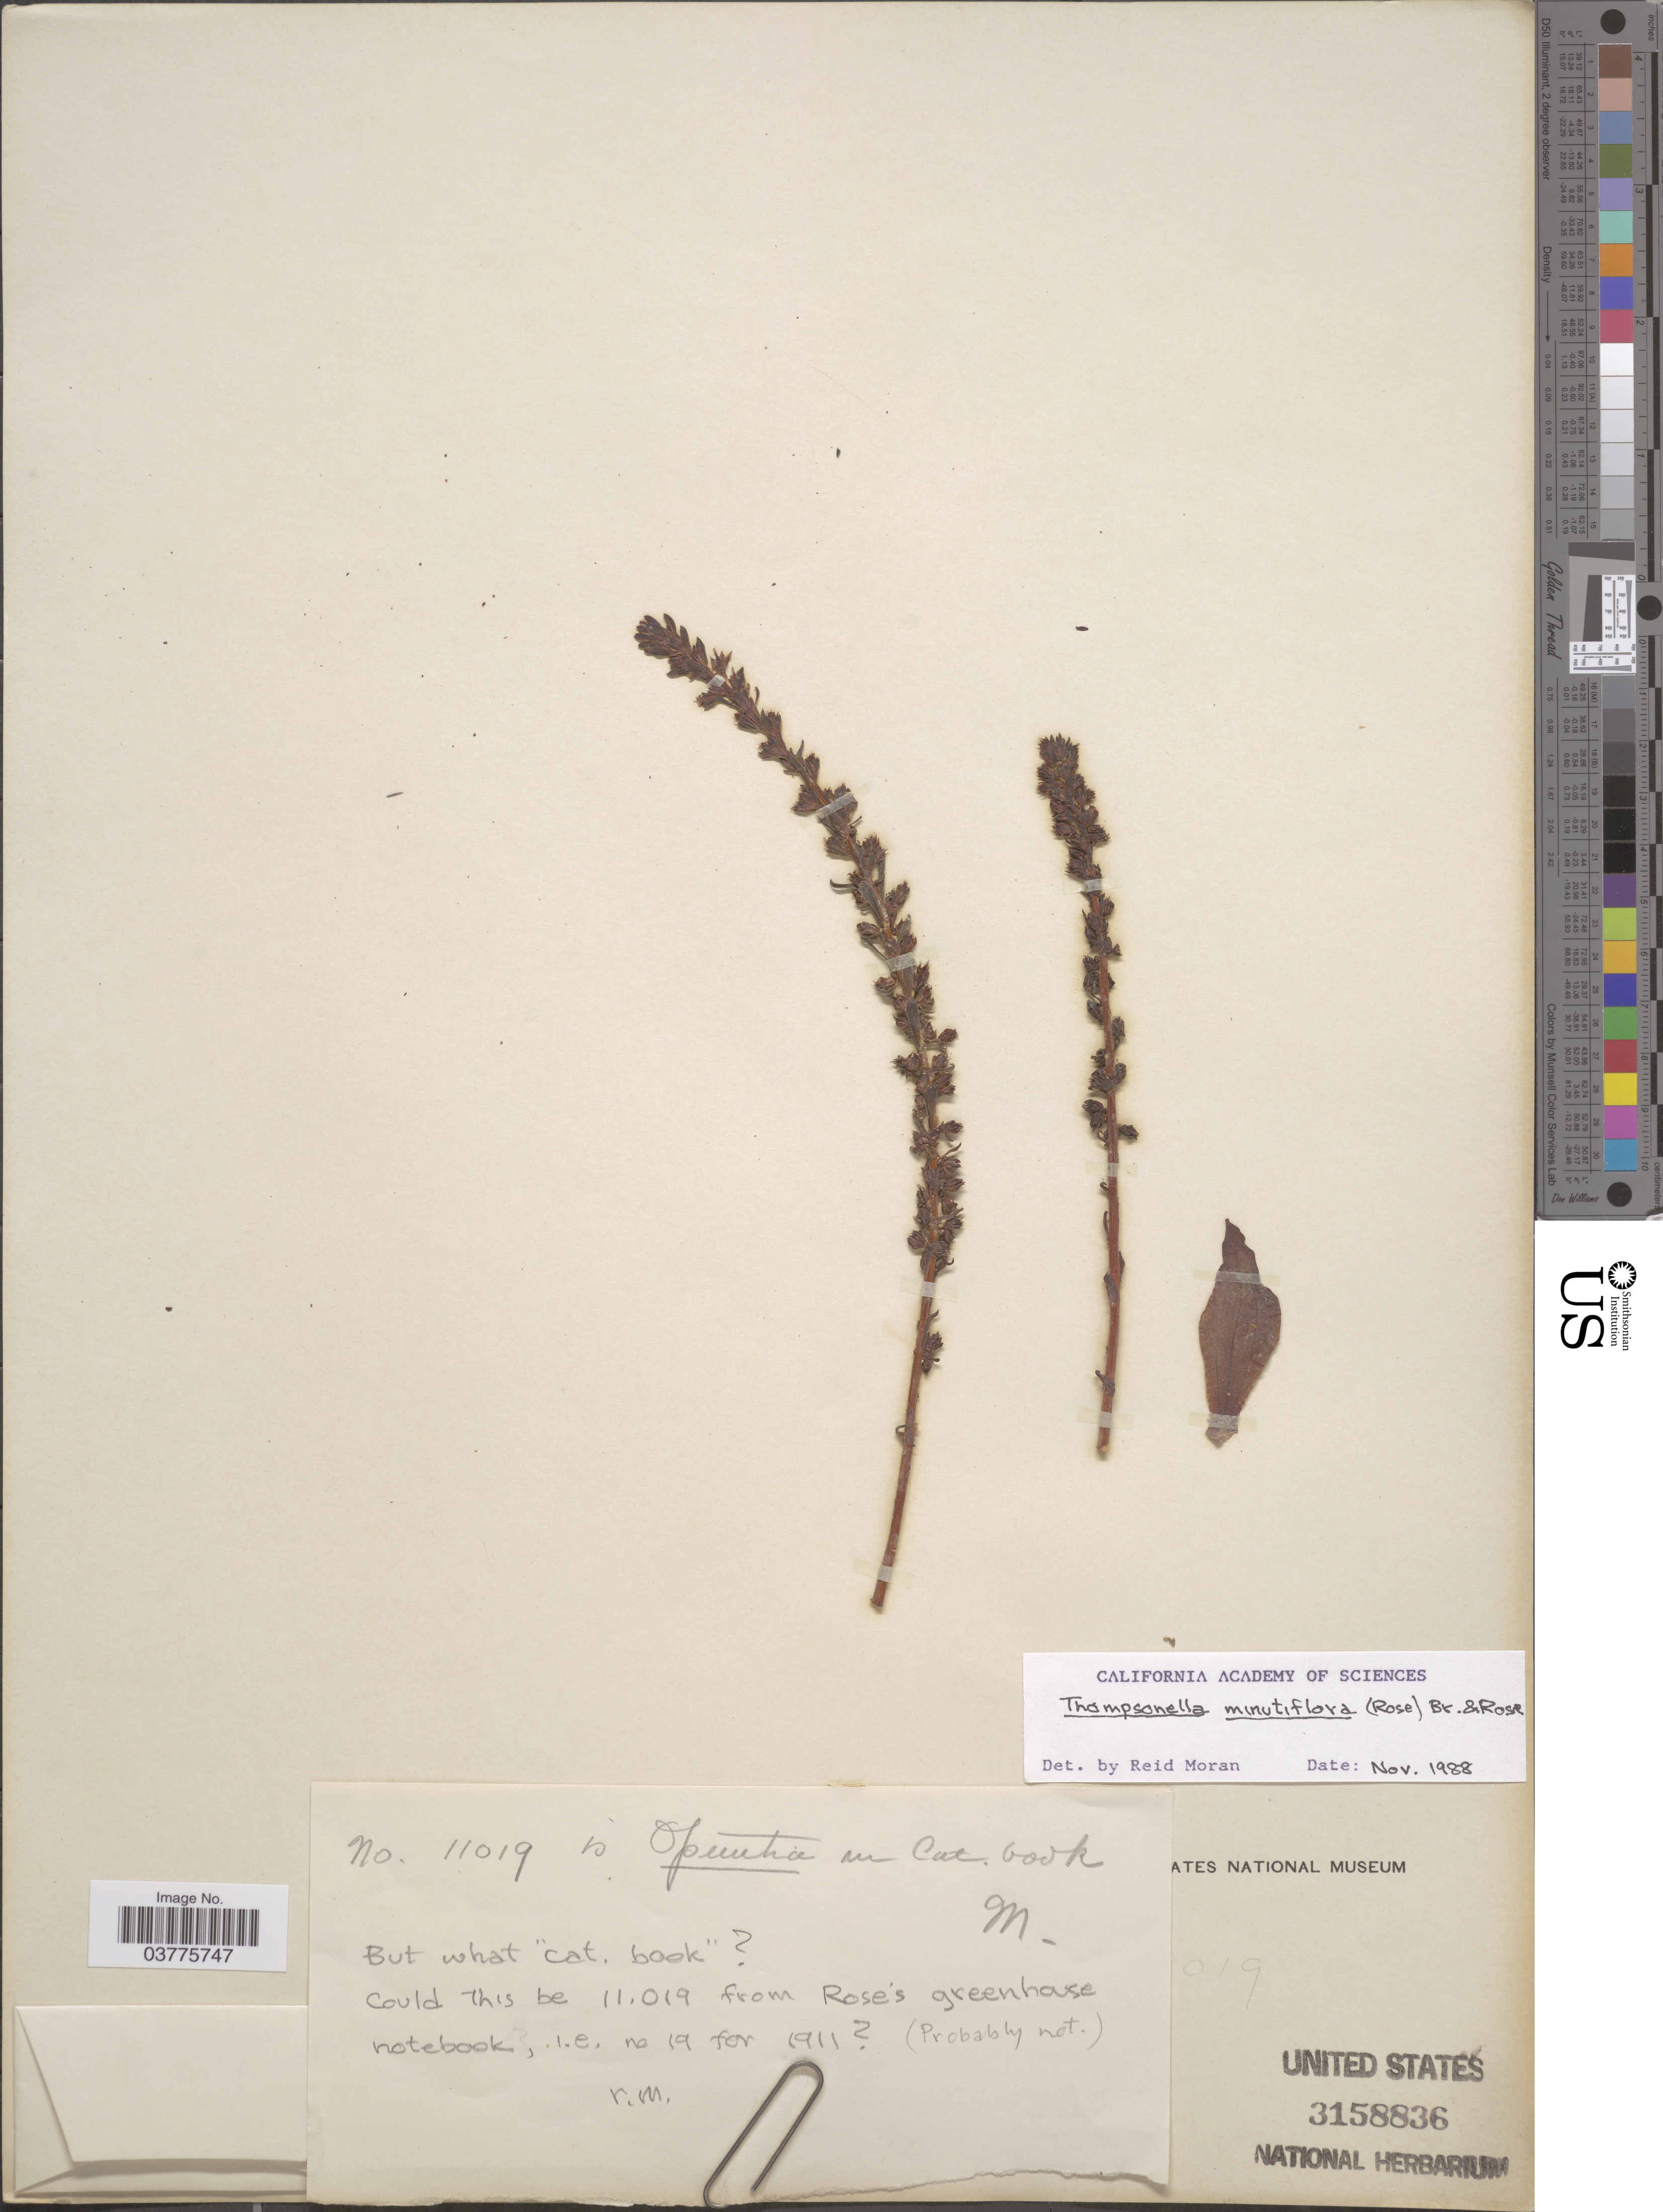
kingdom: Plantae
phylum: Tracheophyta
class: Magnoliopsida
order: Saxifragales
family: Crassulaceae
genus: Thompsonella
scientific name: Thompsonella minutiflora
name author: (Rose) Britton & Rose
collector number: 11019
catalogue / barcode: US 3158836